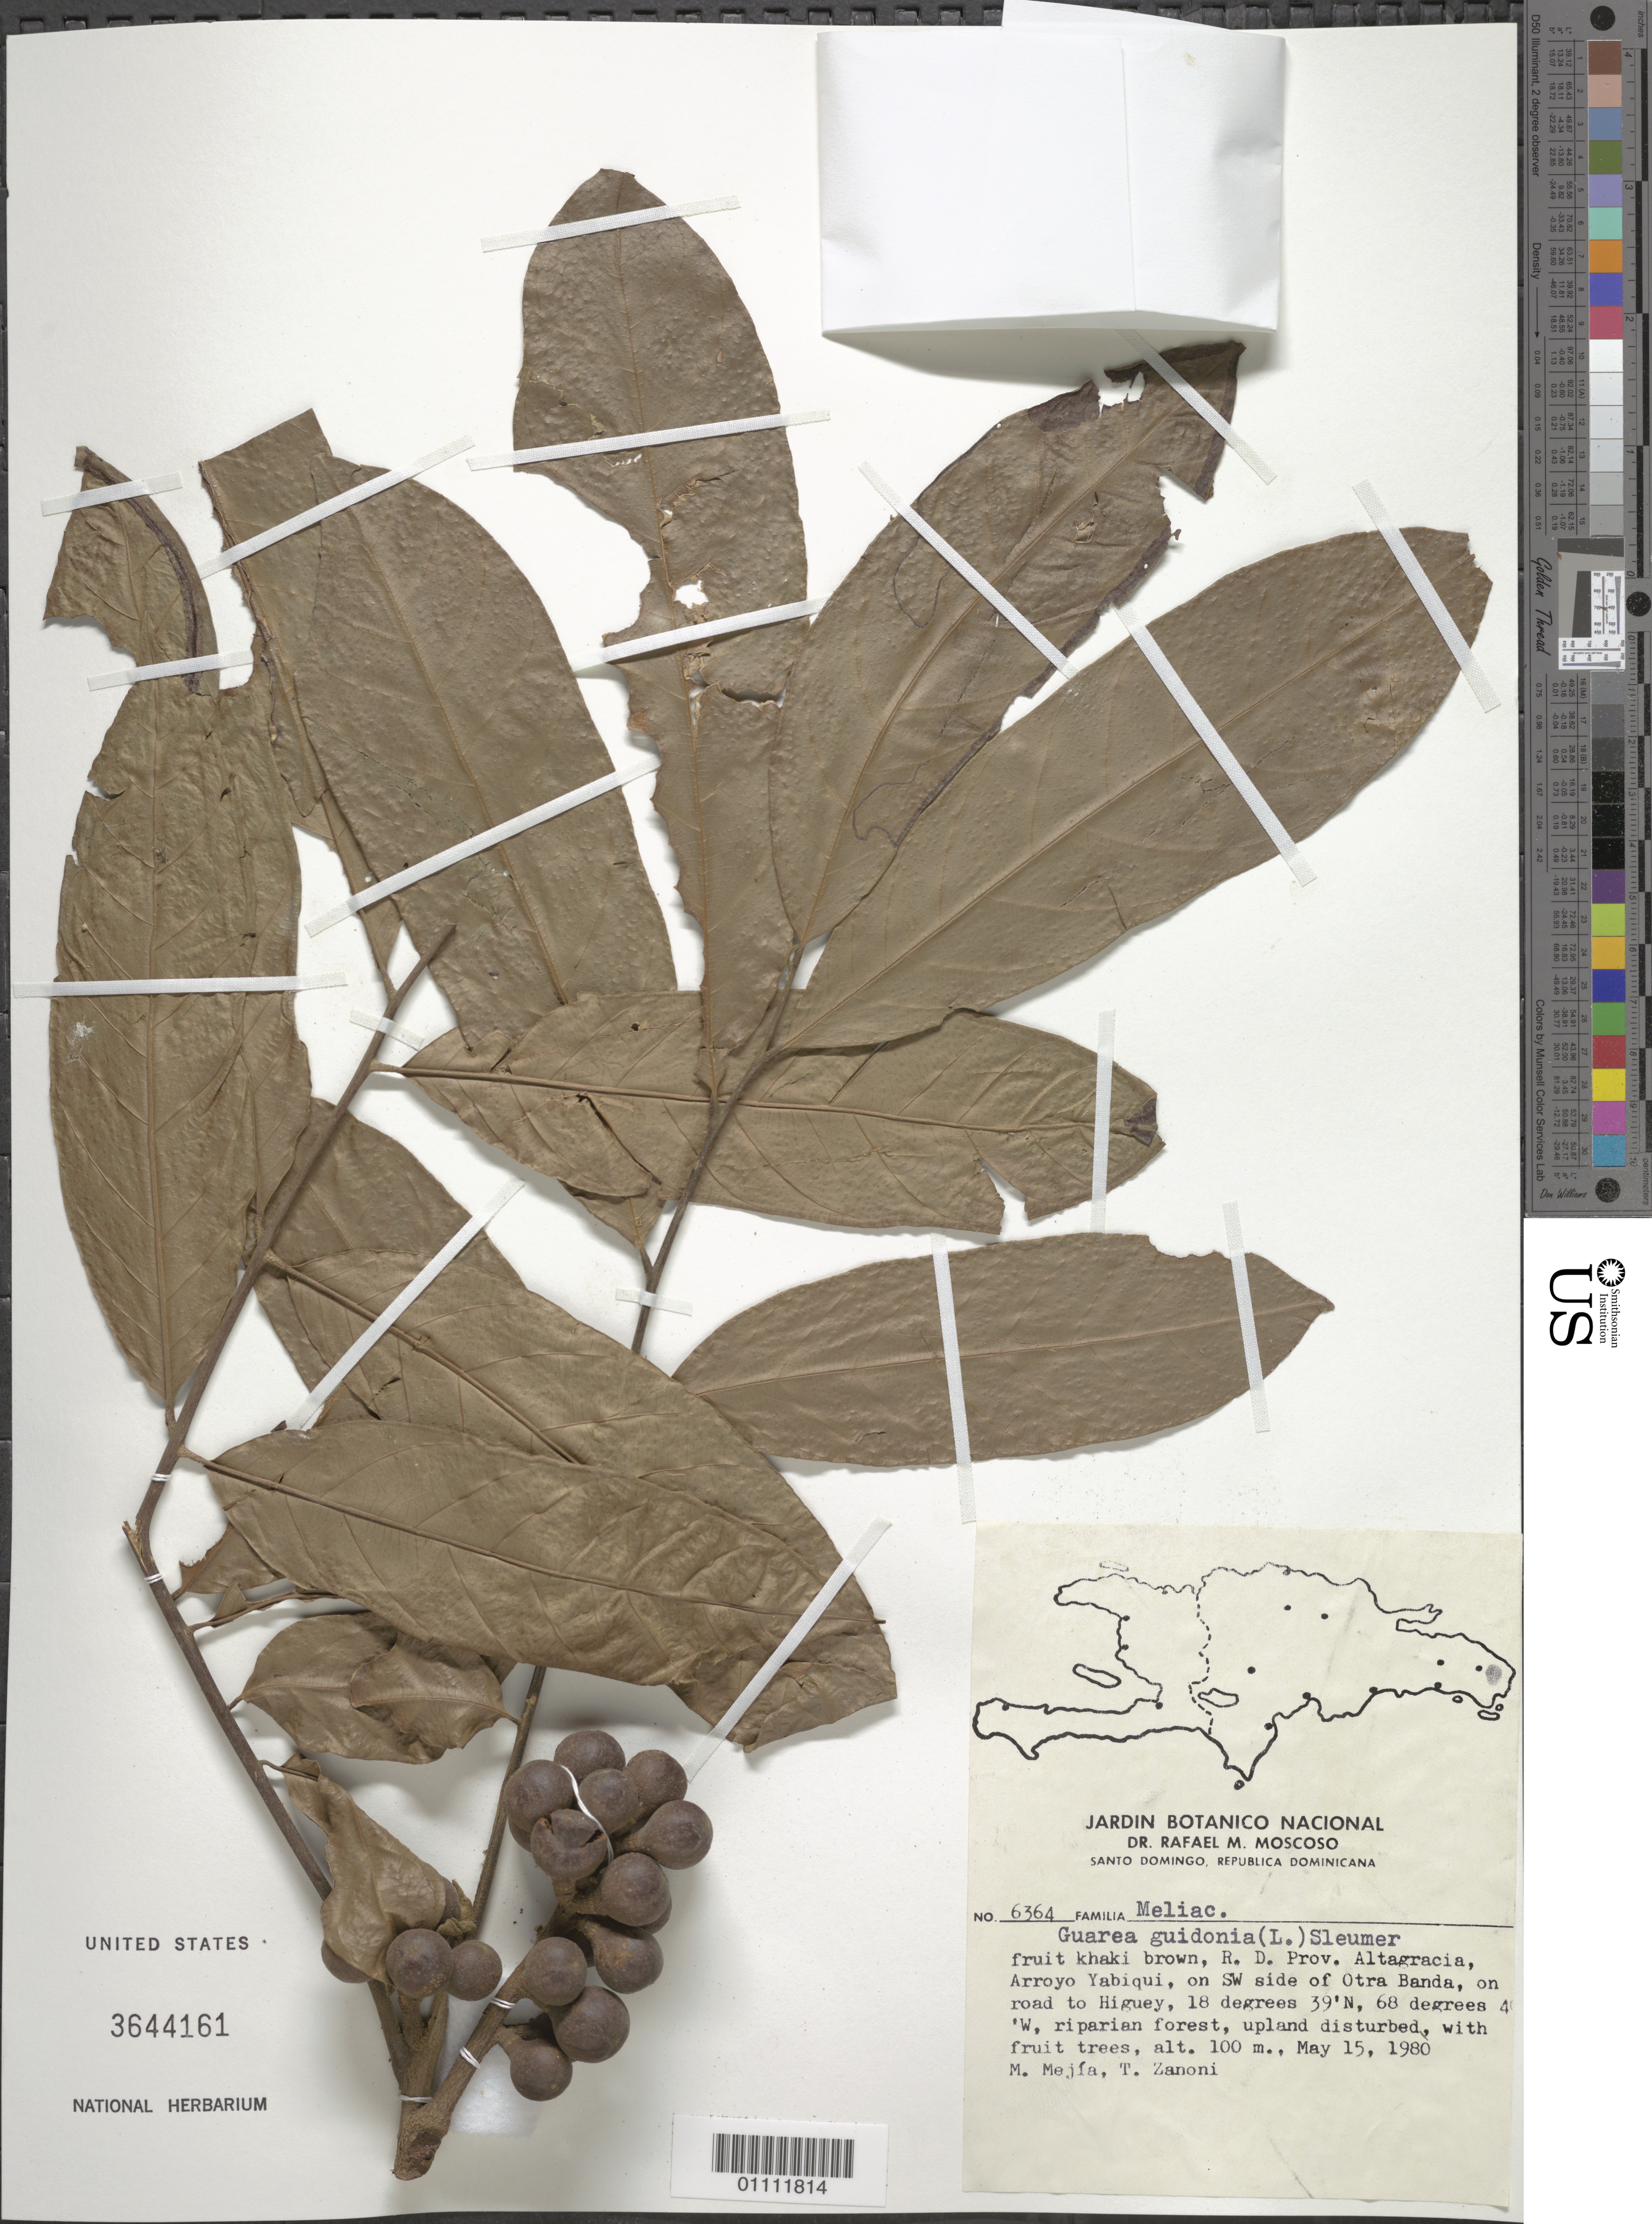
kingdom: Plantae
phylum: Tracheophyta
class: Magnoliopsida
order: Sapindales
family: Meliaceae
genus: Guarea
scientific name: Guarea guidonia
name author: (L.) Sleumer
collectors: M. Mejia & T. A. Zanoni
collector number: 6364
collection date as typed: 15 May 1980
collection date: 1980-05-15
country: Dominican Republic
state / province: La Altagracía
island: Hispaniola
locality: Arroyo Yabiqui, on SW side of Otra Banda, on road to Higuey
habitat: Riparian forest, upland disturbed with fruit trees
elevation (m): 100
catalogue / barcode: US 3644161